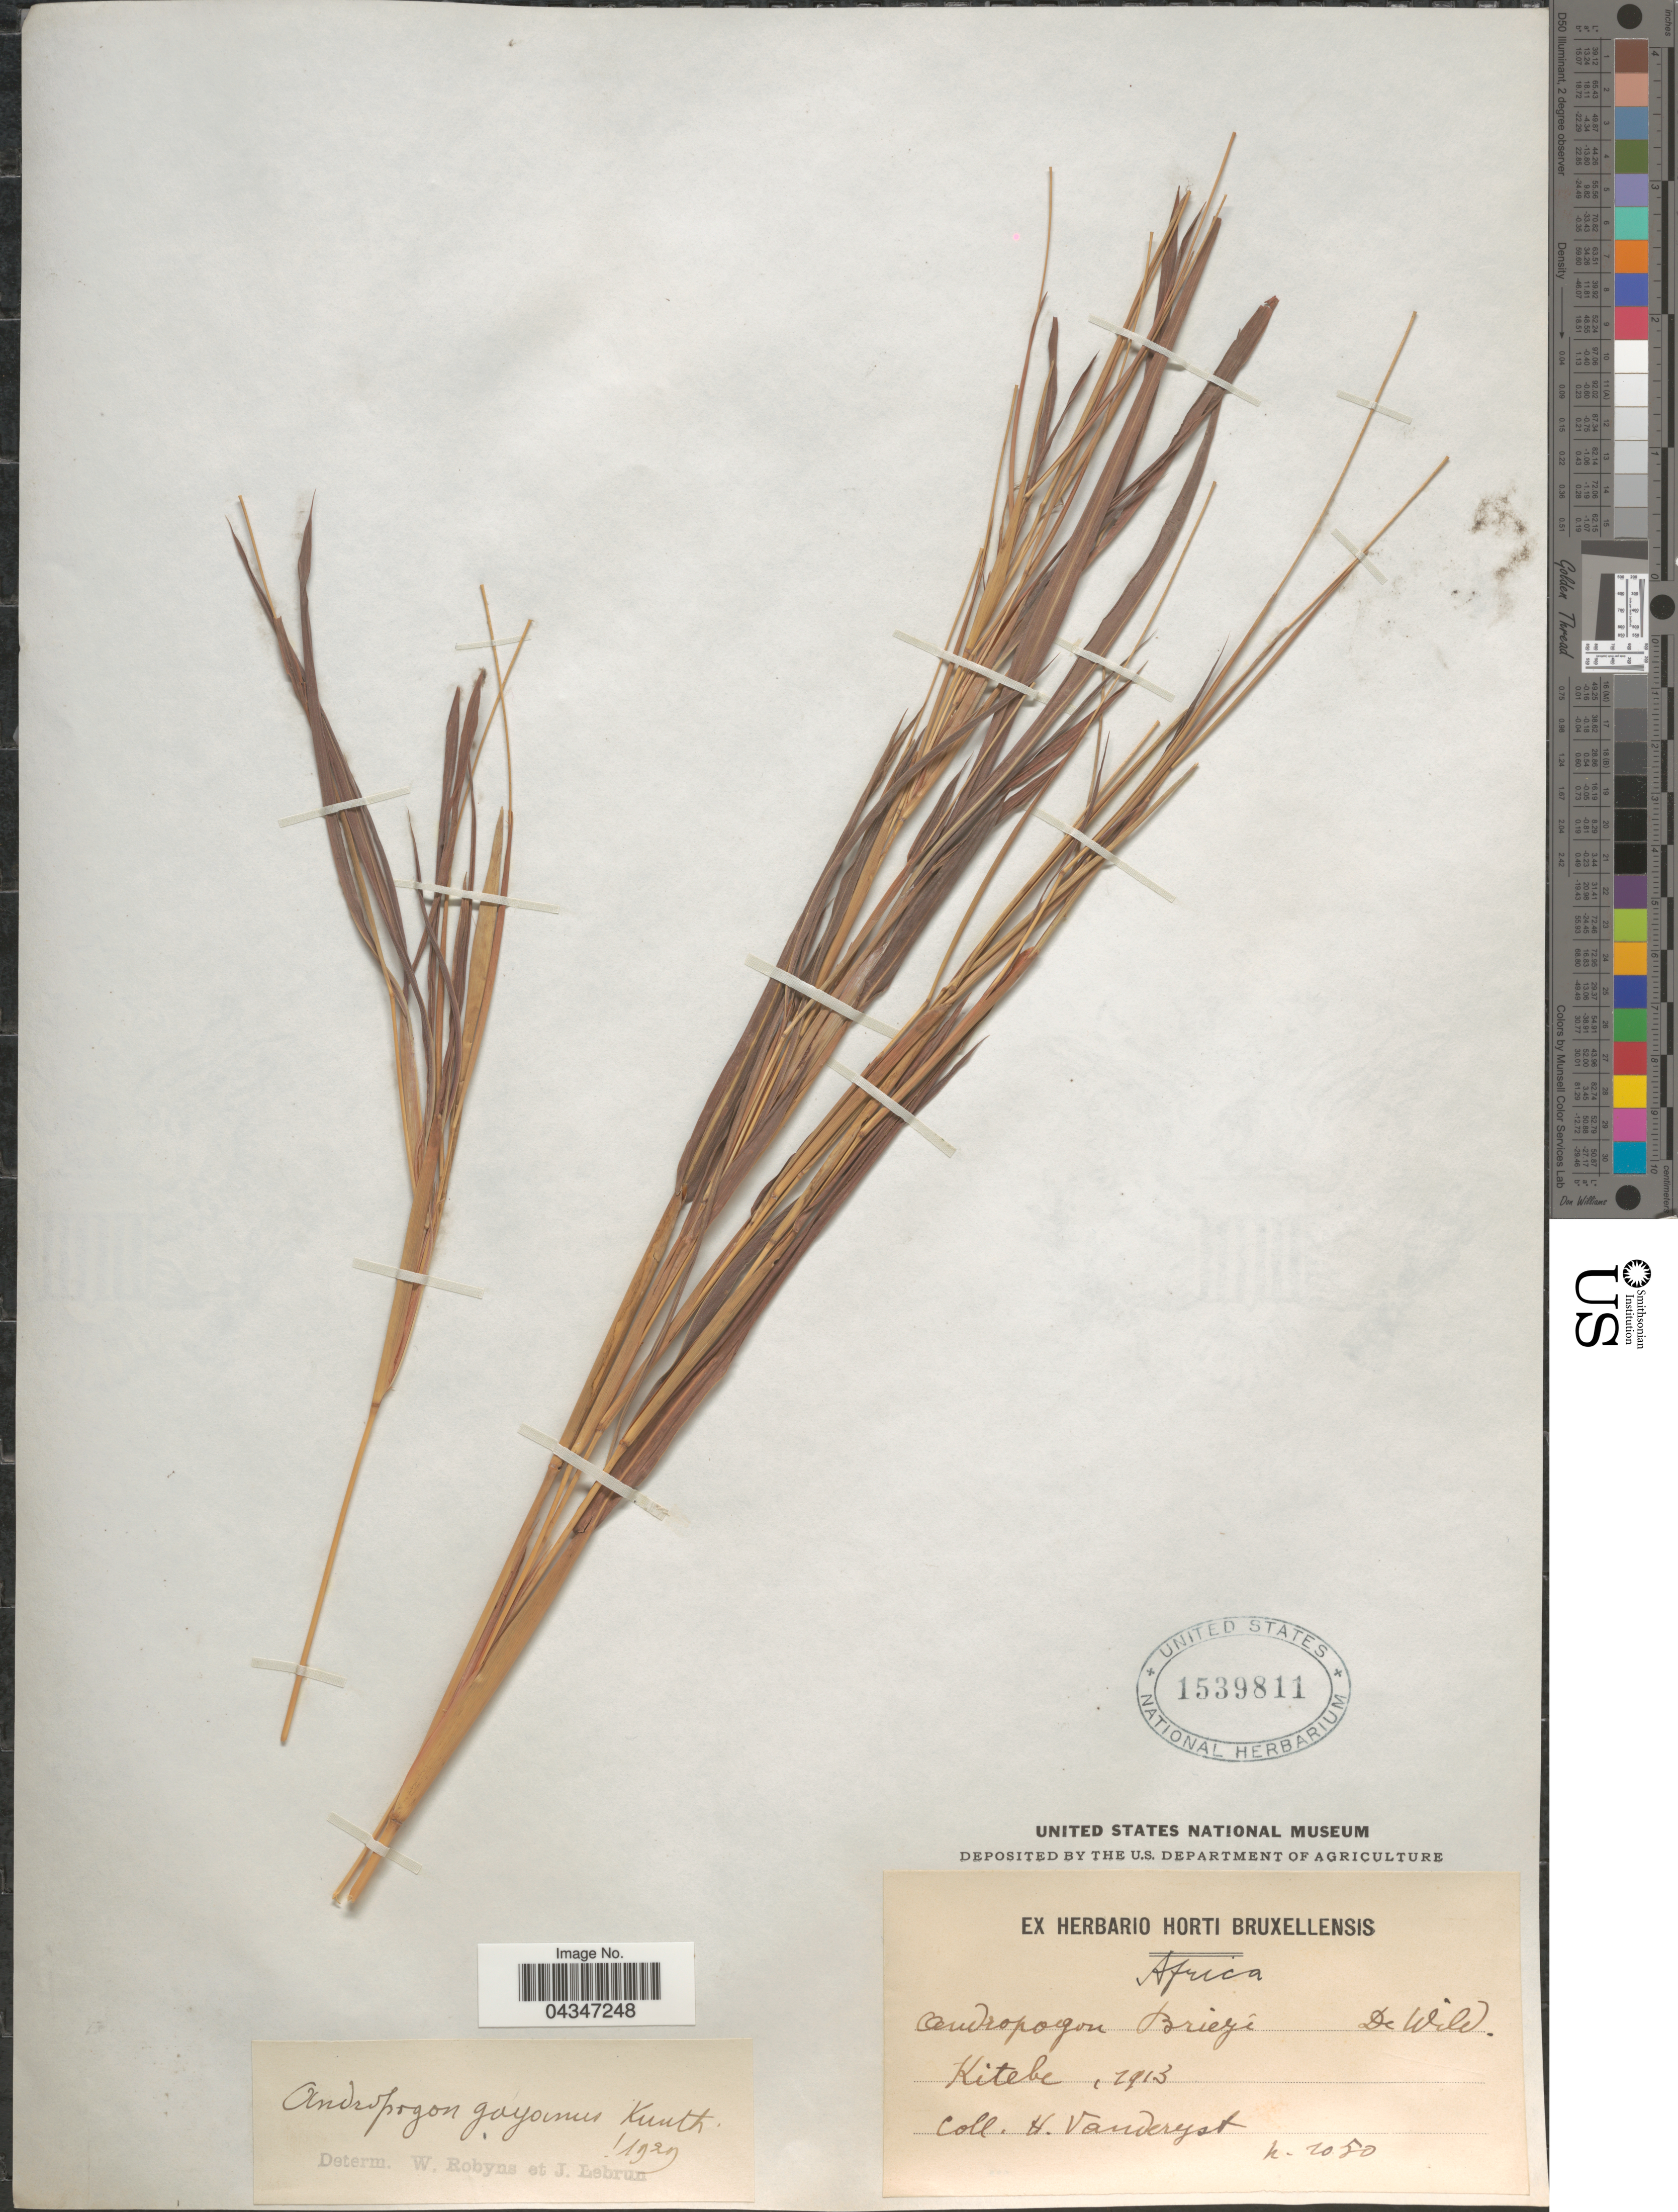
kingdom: Plantae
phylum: Tracheophyta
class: Liliopsida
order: Poales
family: Poaceae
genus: Andropogon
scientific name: Andropogon gayanus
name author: Kunth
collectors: H. J. R. Vanderyst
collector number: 2050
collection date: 1913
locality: Africa. Kitebe.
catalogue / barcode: US 1539811